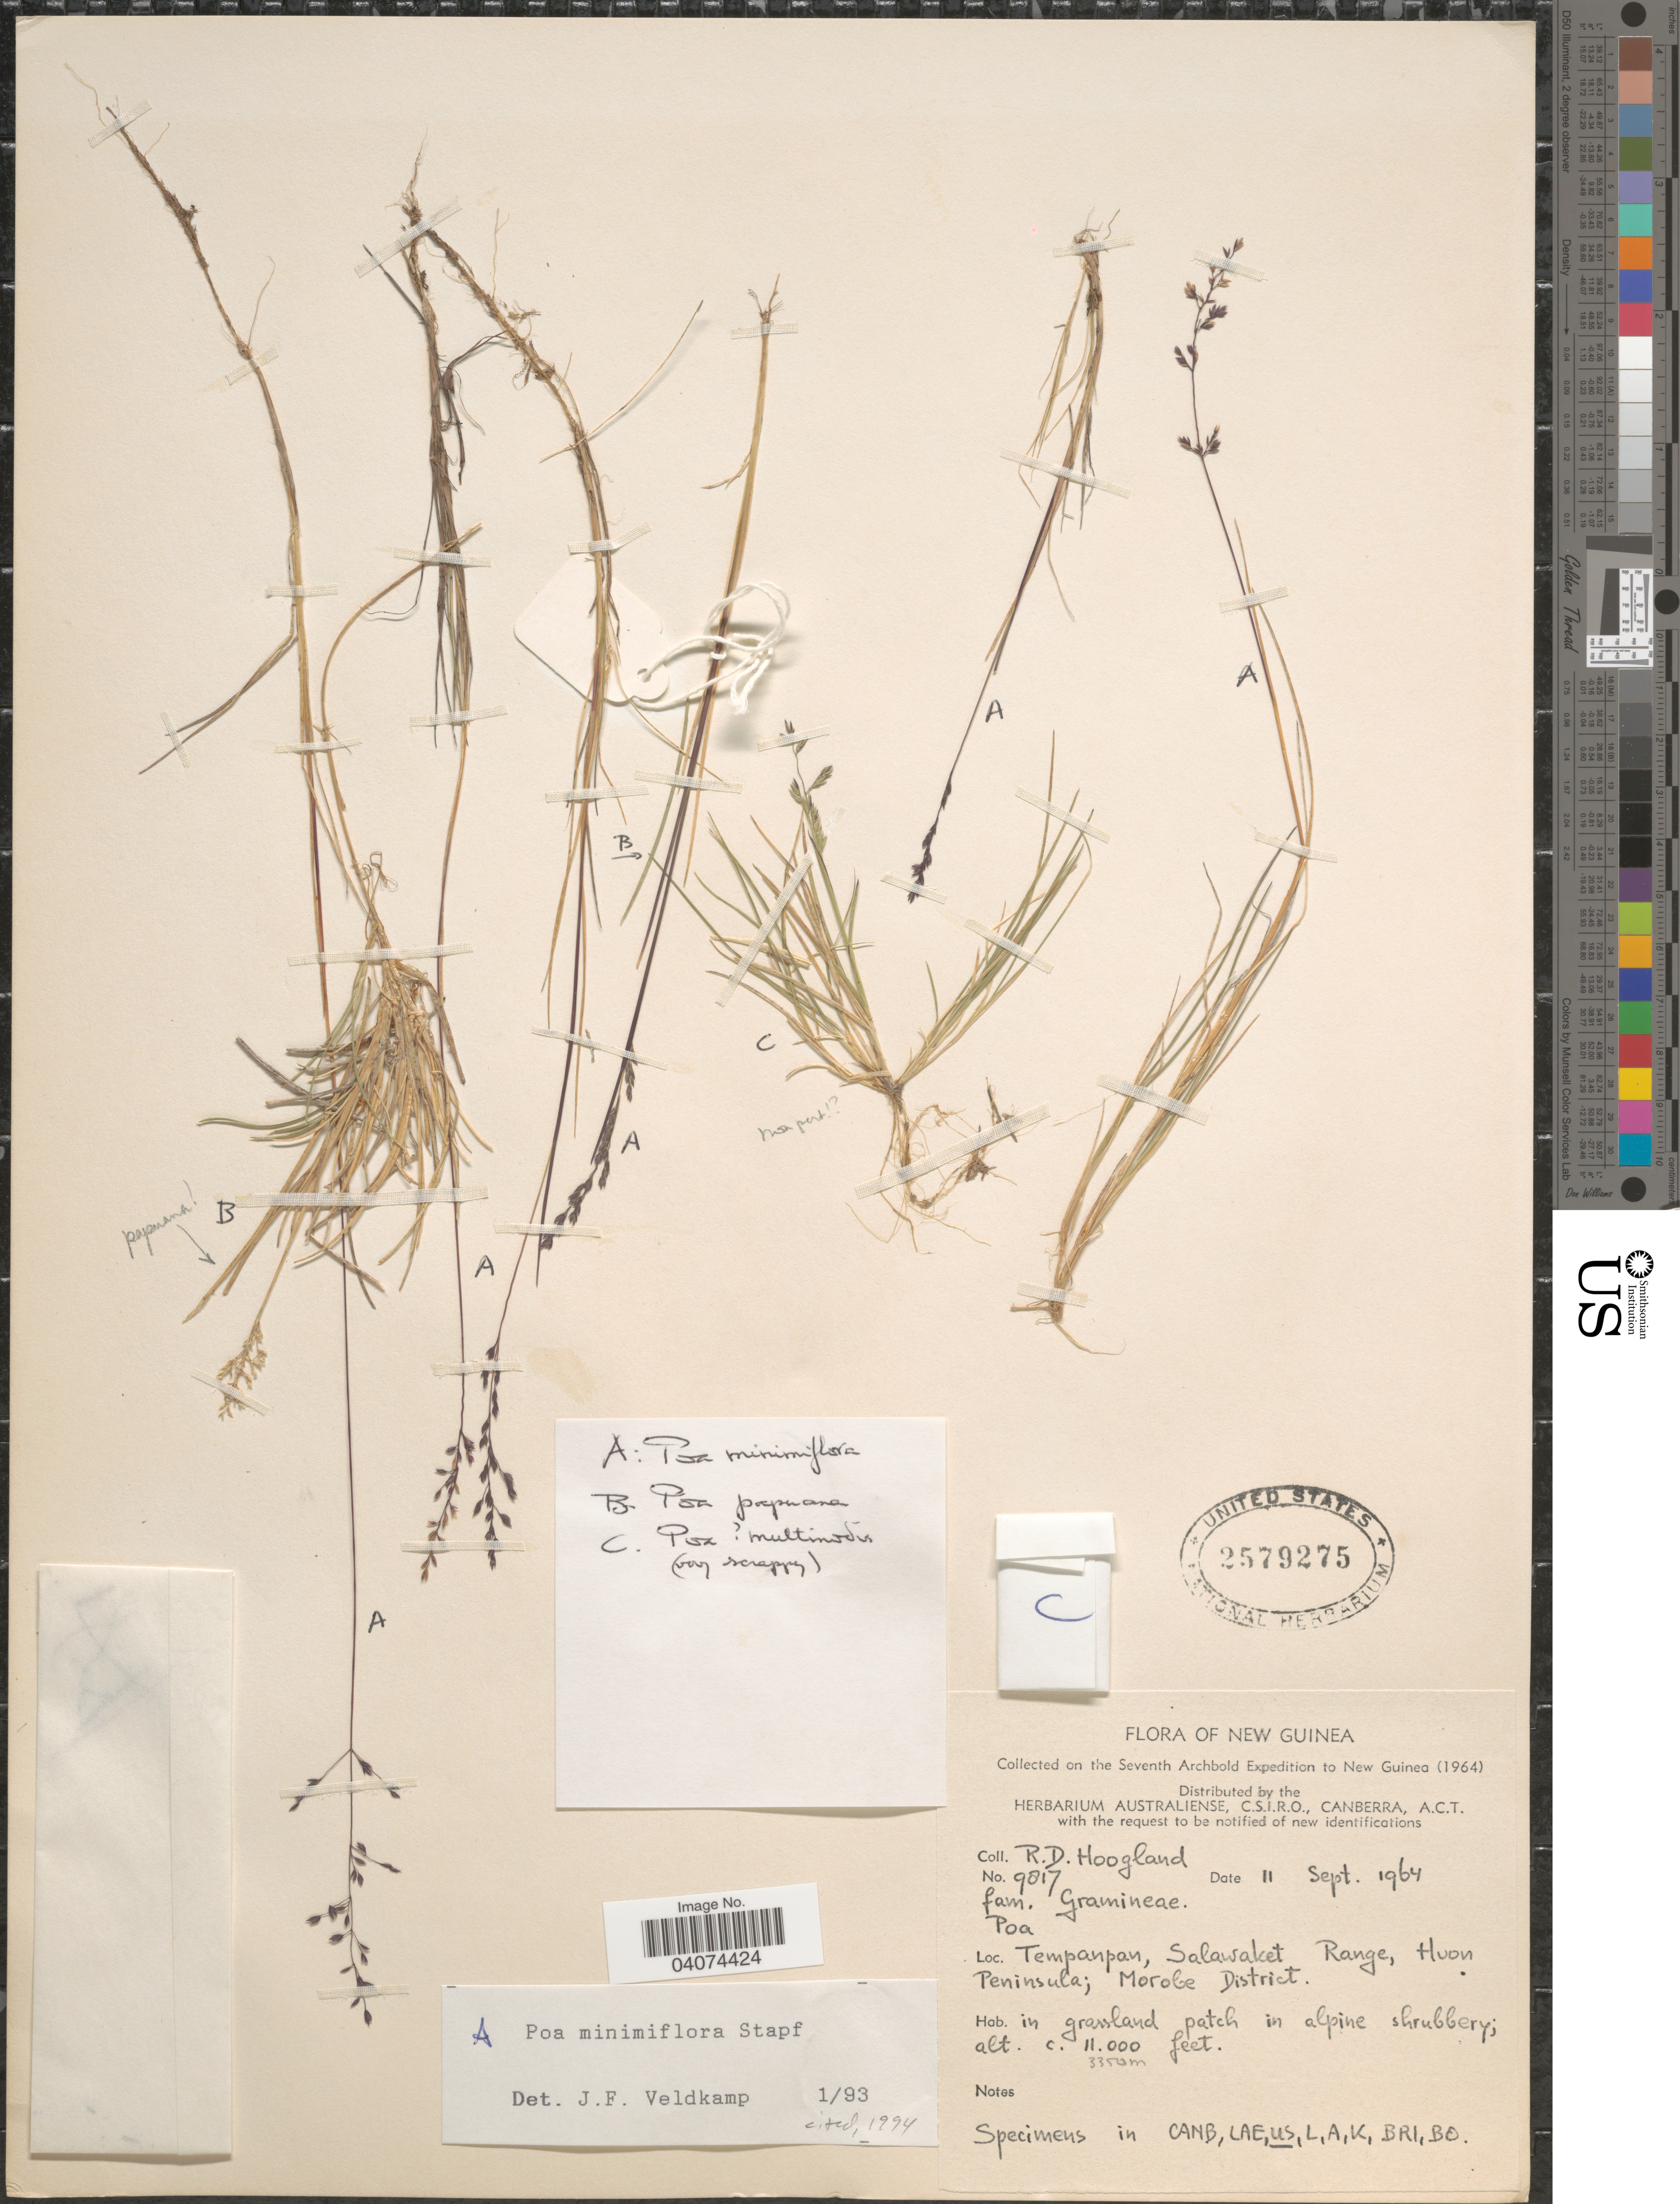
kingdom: Plantae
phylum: Tracheophyta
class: Liliopsida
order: Poales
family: Poaceae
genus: Poa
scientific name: Poa minimiflora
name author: Stapf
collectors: R. D. Hoogland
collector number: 9817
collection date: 1964-09-11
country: Papua New Guinea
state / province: Morobe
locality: New Guinea. The Seventh Archbold Expedition to New Guinea (1964). Tempanpan, Salawaket Range, Huon Peninsula; Morobe District.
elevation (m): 3353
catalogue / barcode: US 2579275